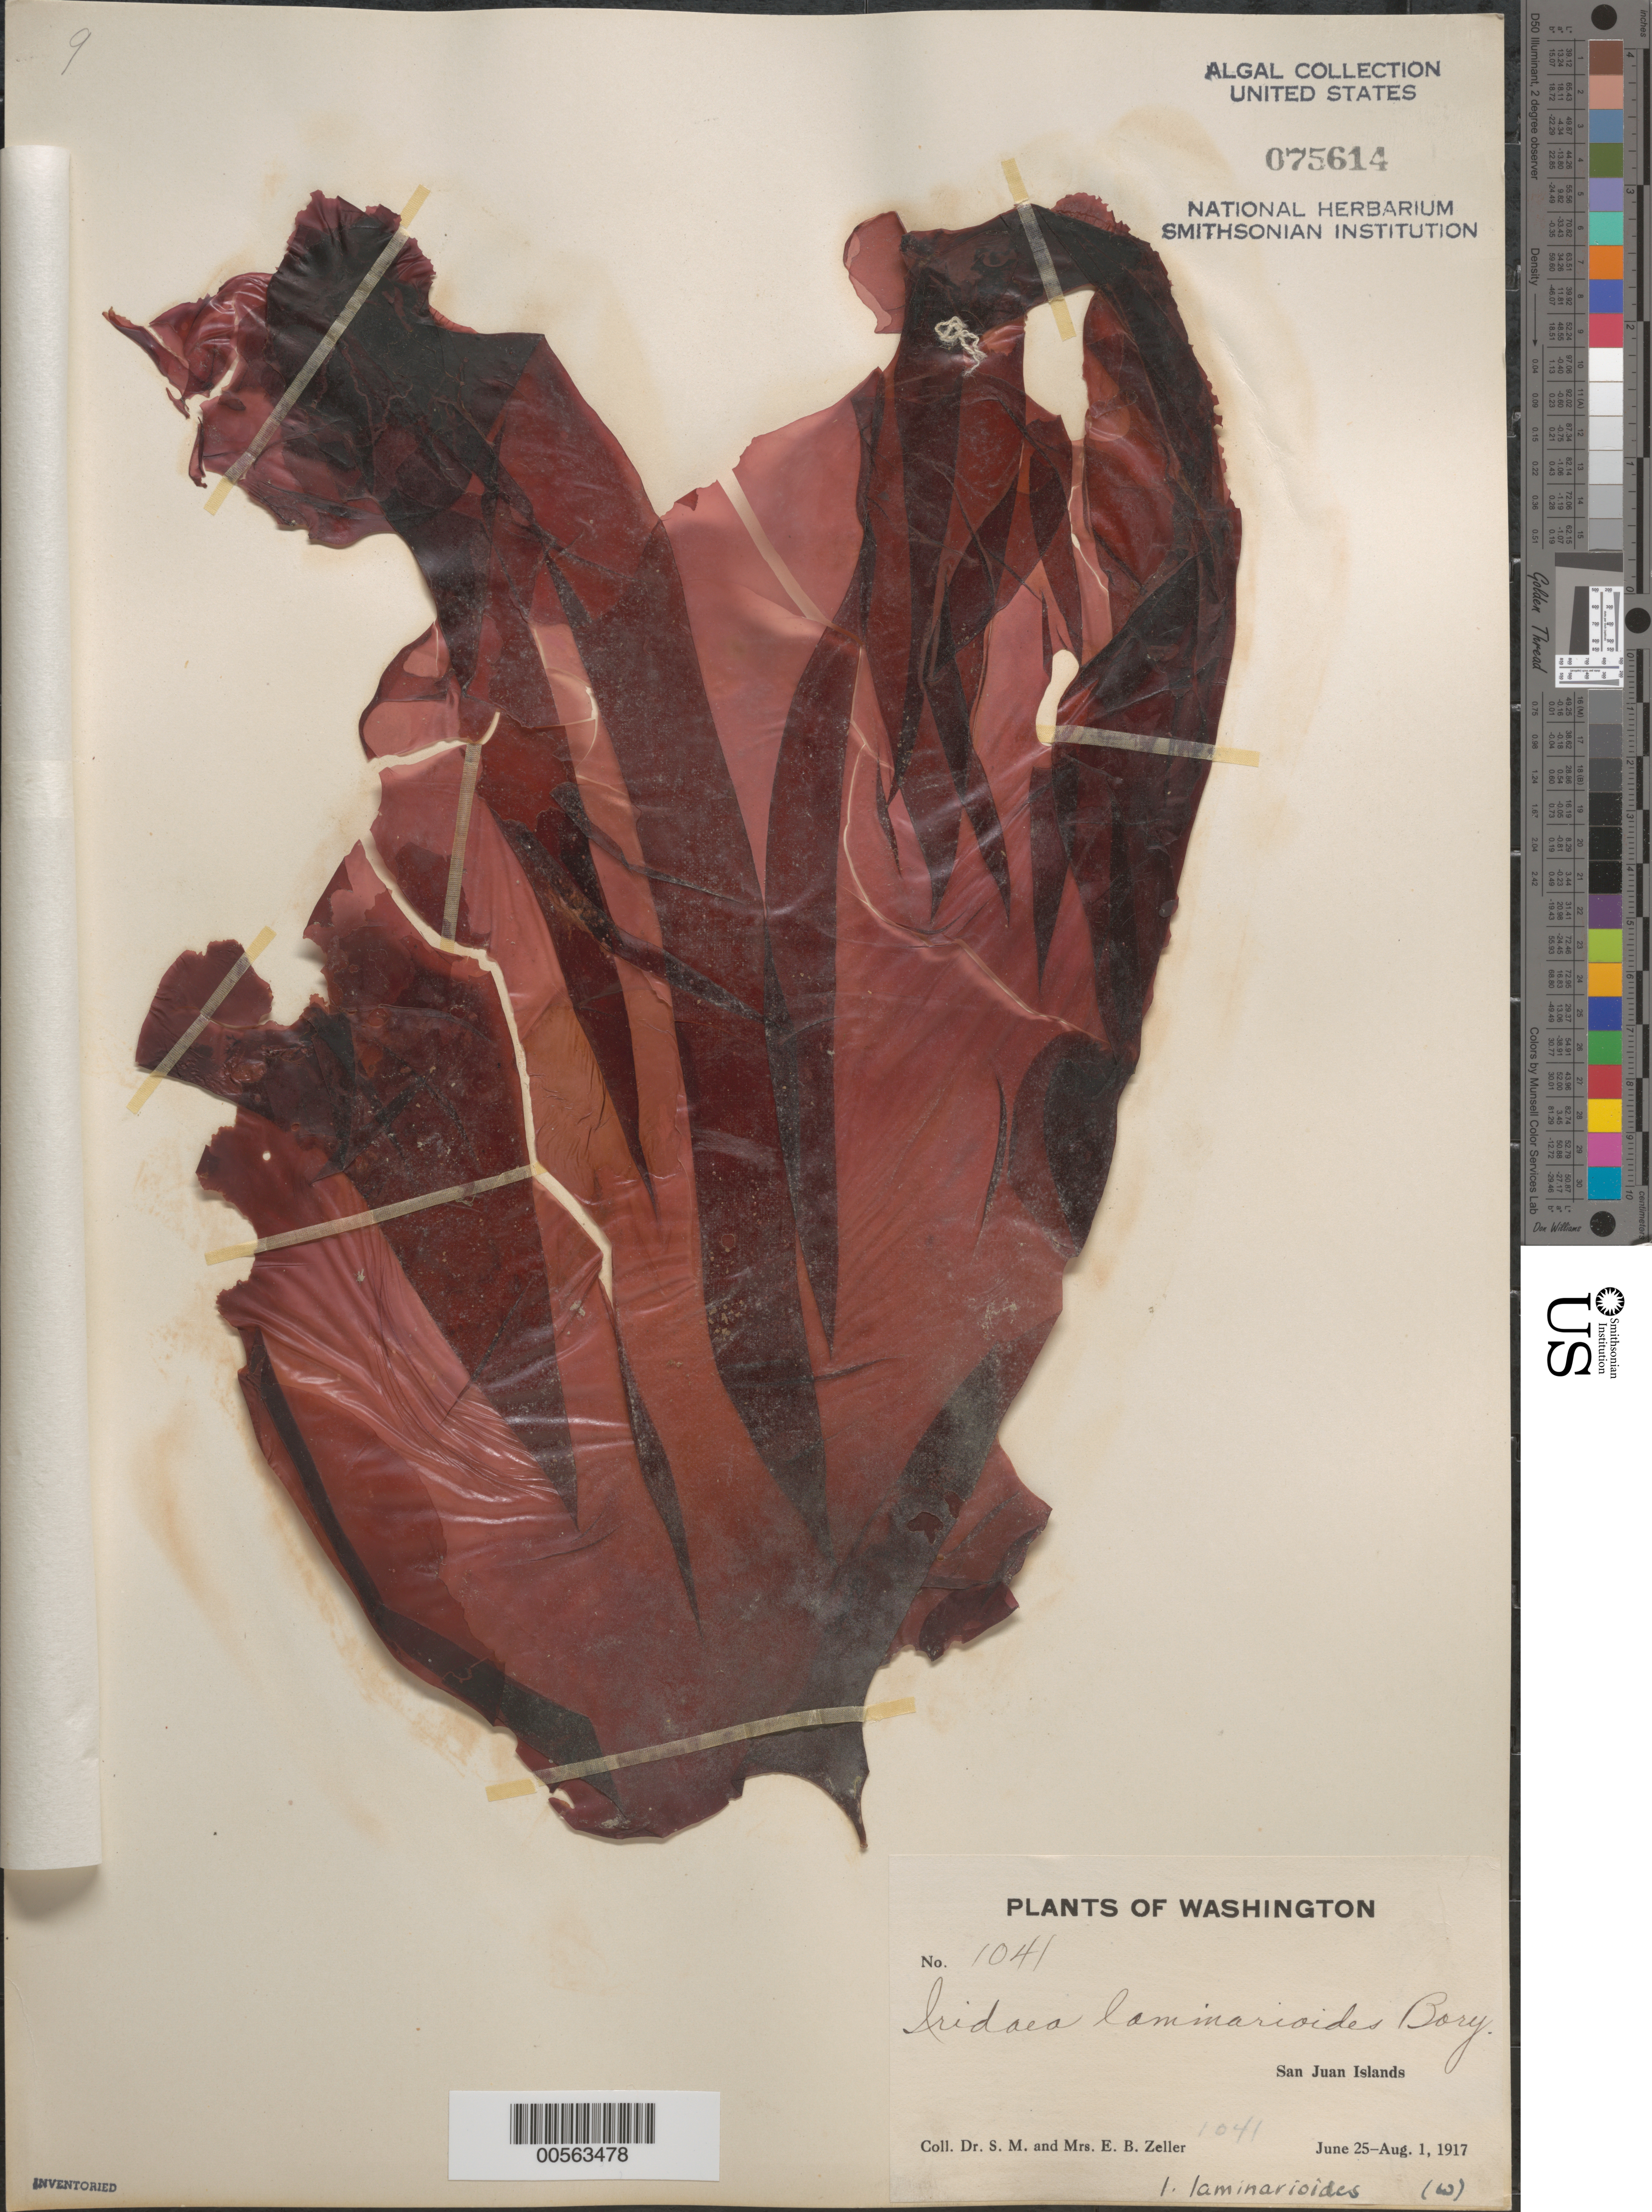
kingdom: Plantae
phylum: Rhodophyta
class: Florideophyceae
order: Gigartinales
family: Gigartinaceae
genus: Mazzaella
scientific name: Mazzaella laminarioides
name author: (Bory) Fredericq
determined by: Algae name updating Project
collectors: S. Zeller & E. Zeller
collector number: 1041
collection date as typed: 25 Jun 1917 to 01 Aug 1917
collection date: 1917-06-25/1917-08-01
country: United States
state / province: Washington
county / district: San Juan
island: San Juan Islands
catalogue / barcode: US 75614